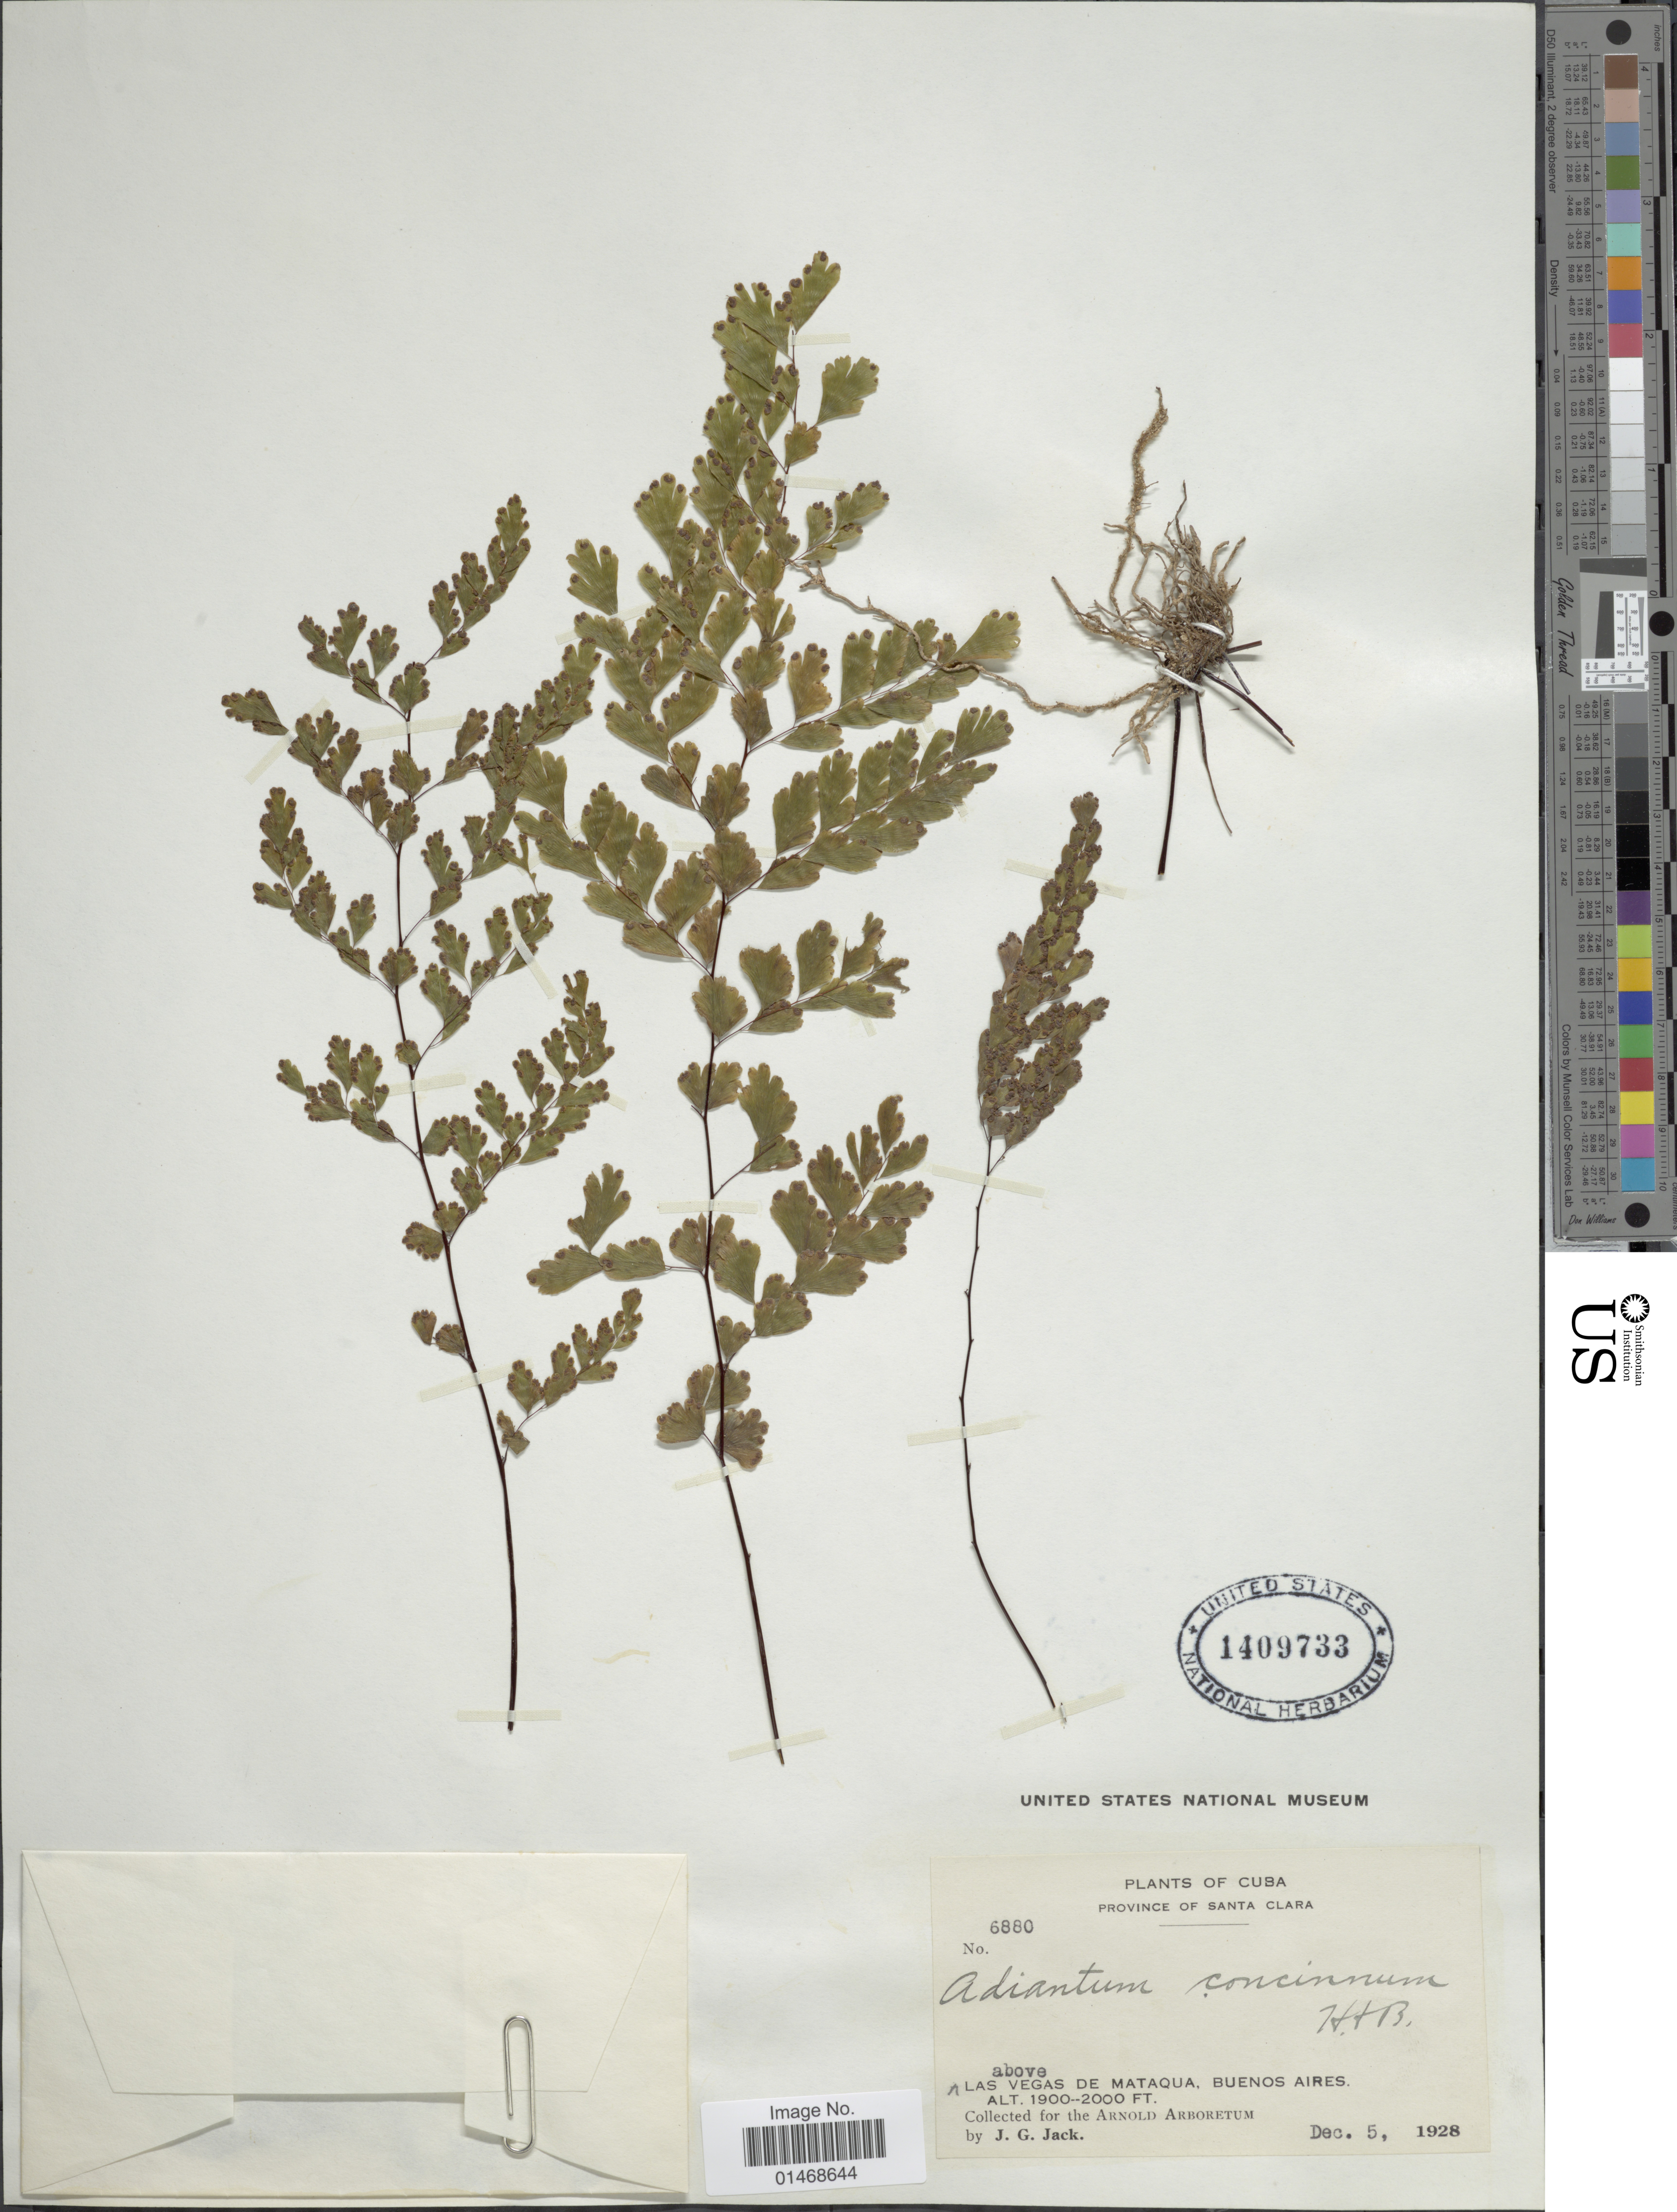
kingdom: Plantae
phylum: Tracheophyta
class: Polypodiopsida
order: Polypodiales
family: Pteridaceae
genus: Adiantum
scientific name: Adiantum concinnum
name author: Humb. & Bonpl. ex Willd.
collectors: J. G. Jack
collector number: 6880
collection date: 1928-12-05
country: Cuba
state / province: Las Villas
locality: Province of Santa Clara, Above Las vegas de Matqua, Buenos Aires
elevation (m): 579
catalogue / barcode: US 1409733